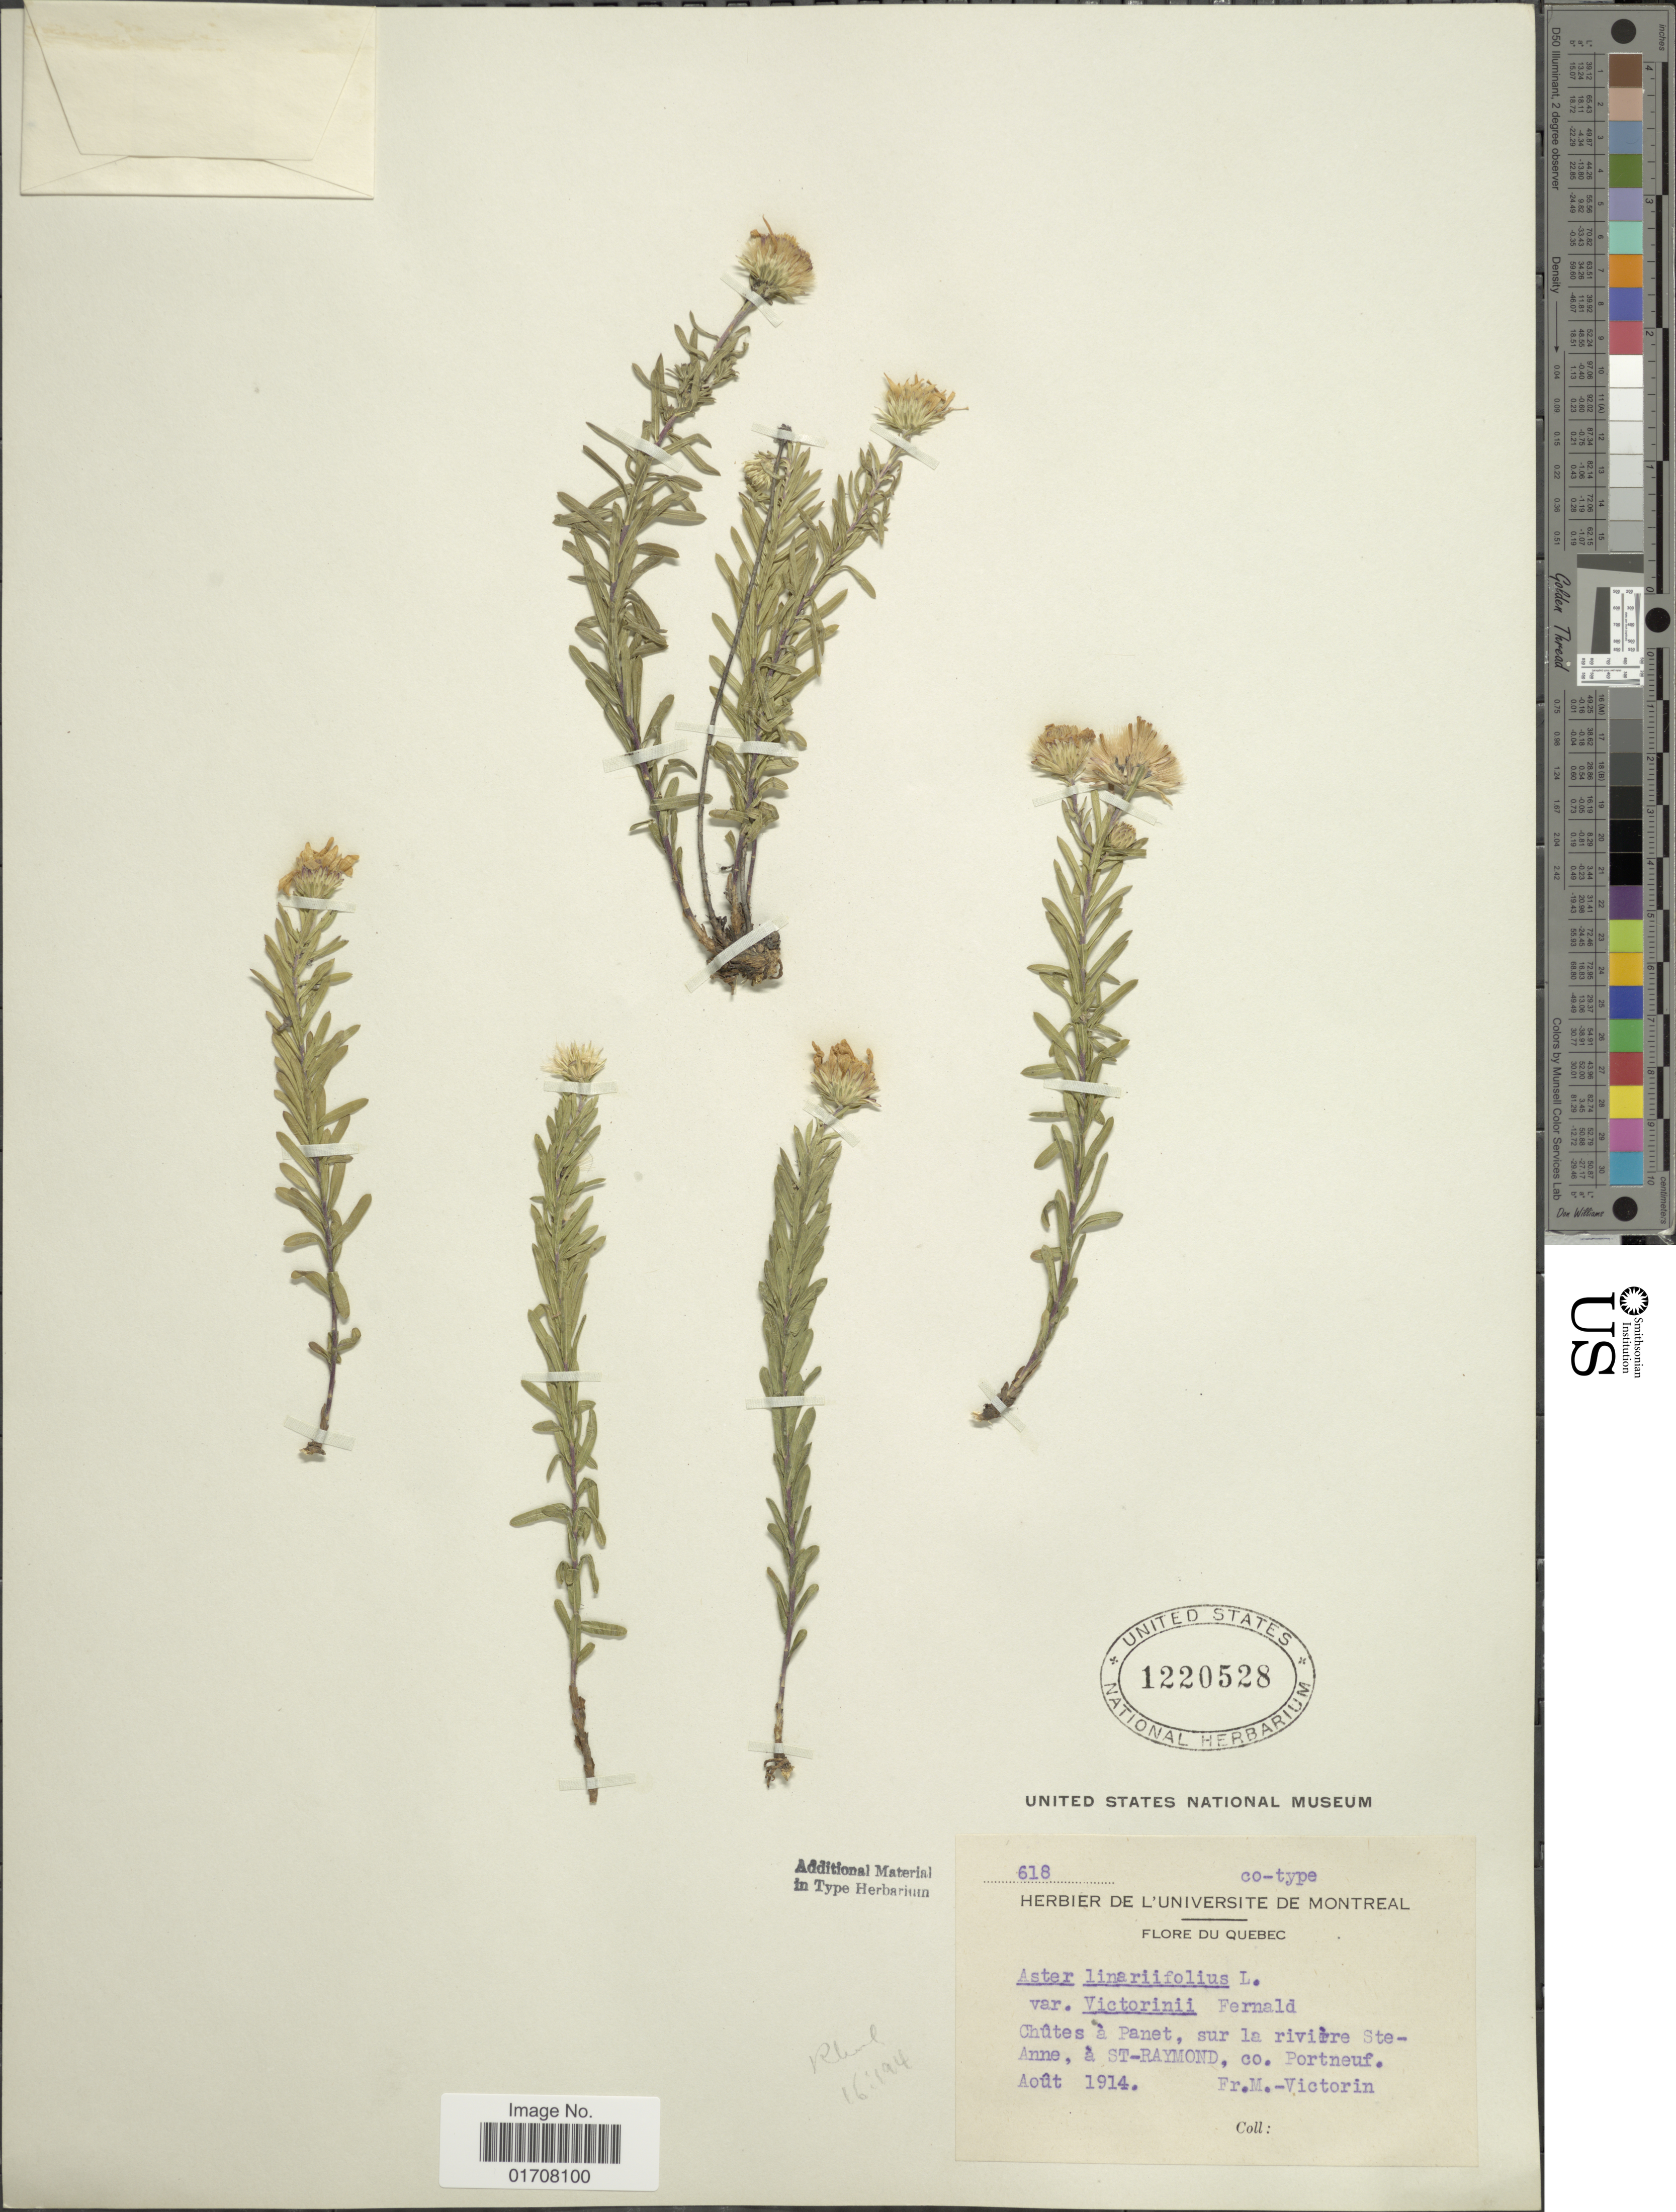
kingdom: Plantae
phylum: Tracheophyta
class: Magnoliopsida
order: Asterales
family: Asteraceae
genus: Ionactis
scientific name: Ionactis linariifolia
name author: (L.) Greene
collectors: Fr. Marie-Victorin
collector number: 618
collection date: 1914-08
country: Canada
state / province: Quebec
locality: Chutes a Panet, sur la riviere Ste-Anne, a St-Raymond, Co. Portneuf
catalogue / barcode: US 1220528